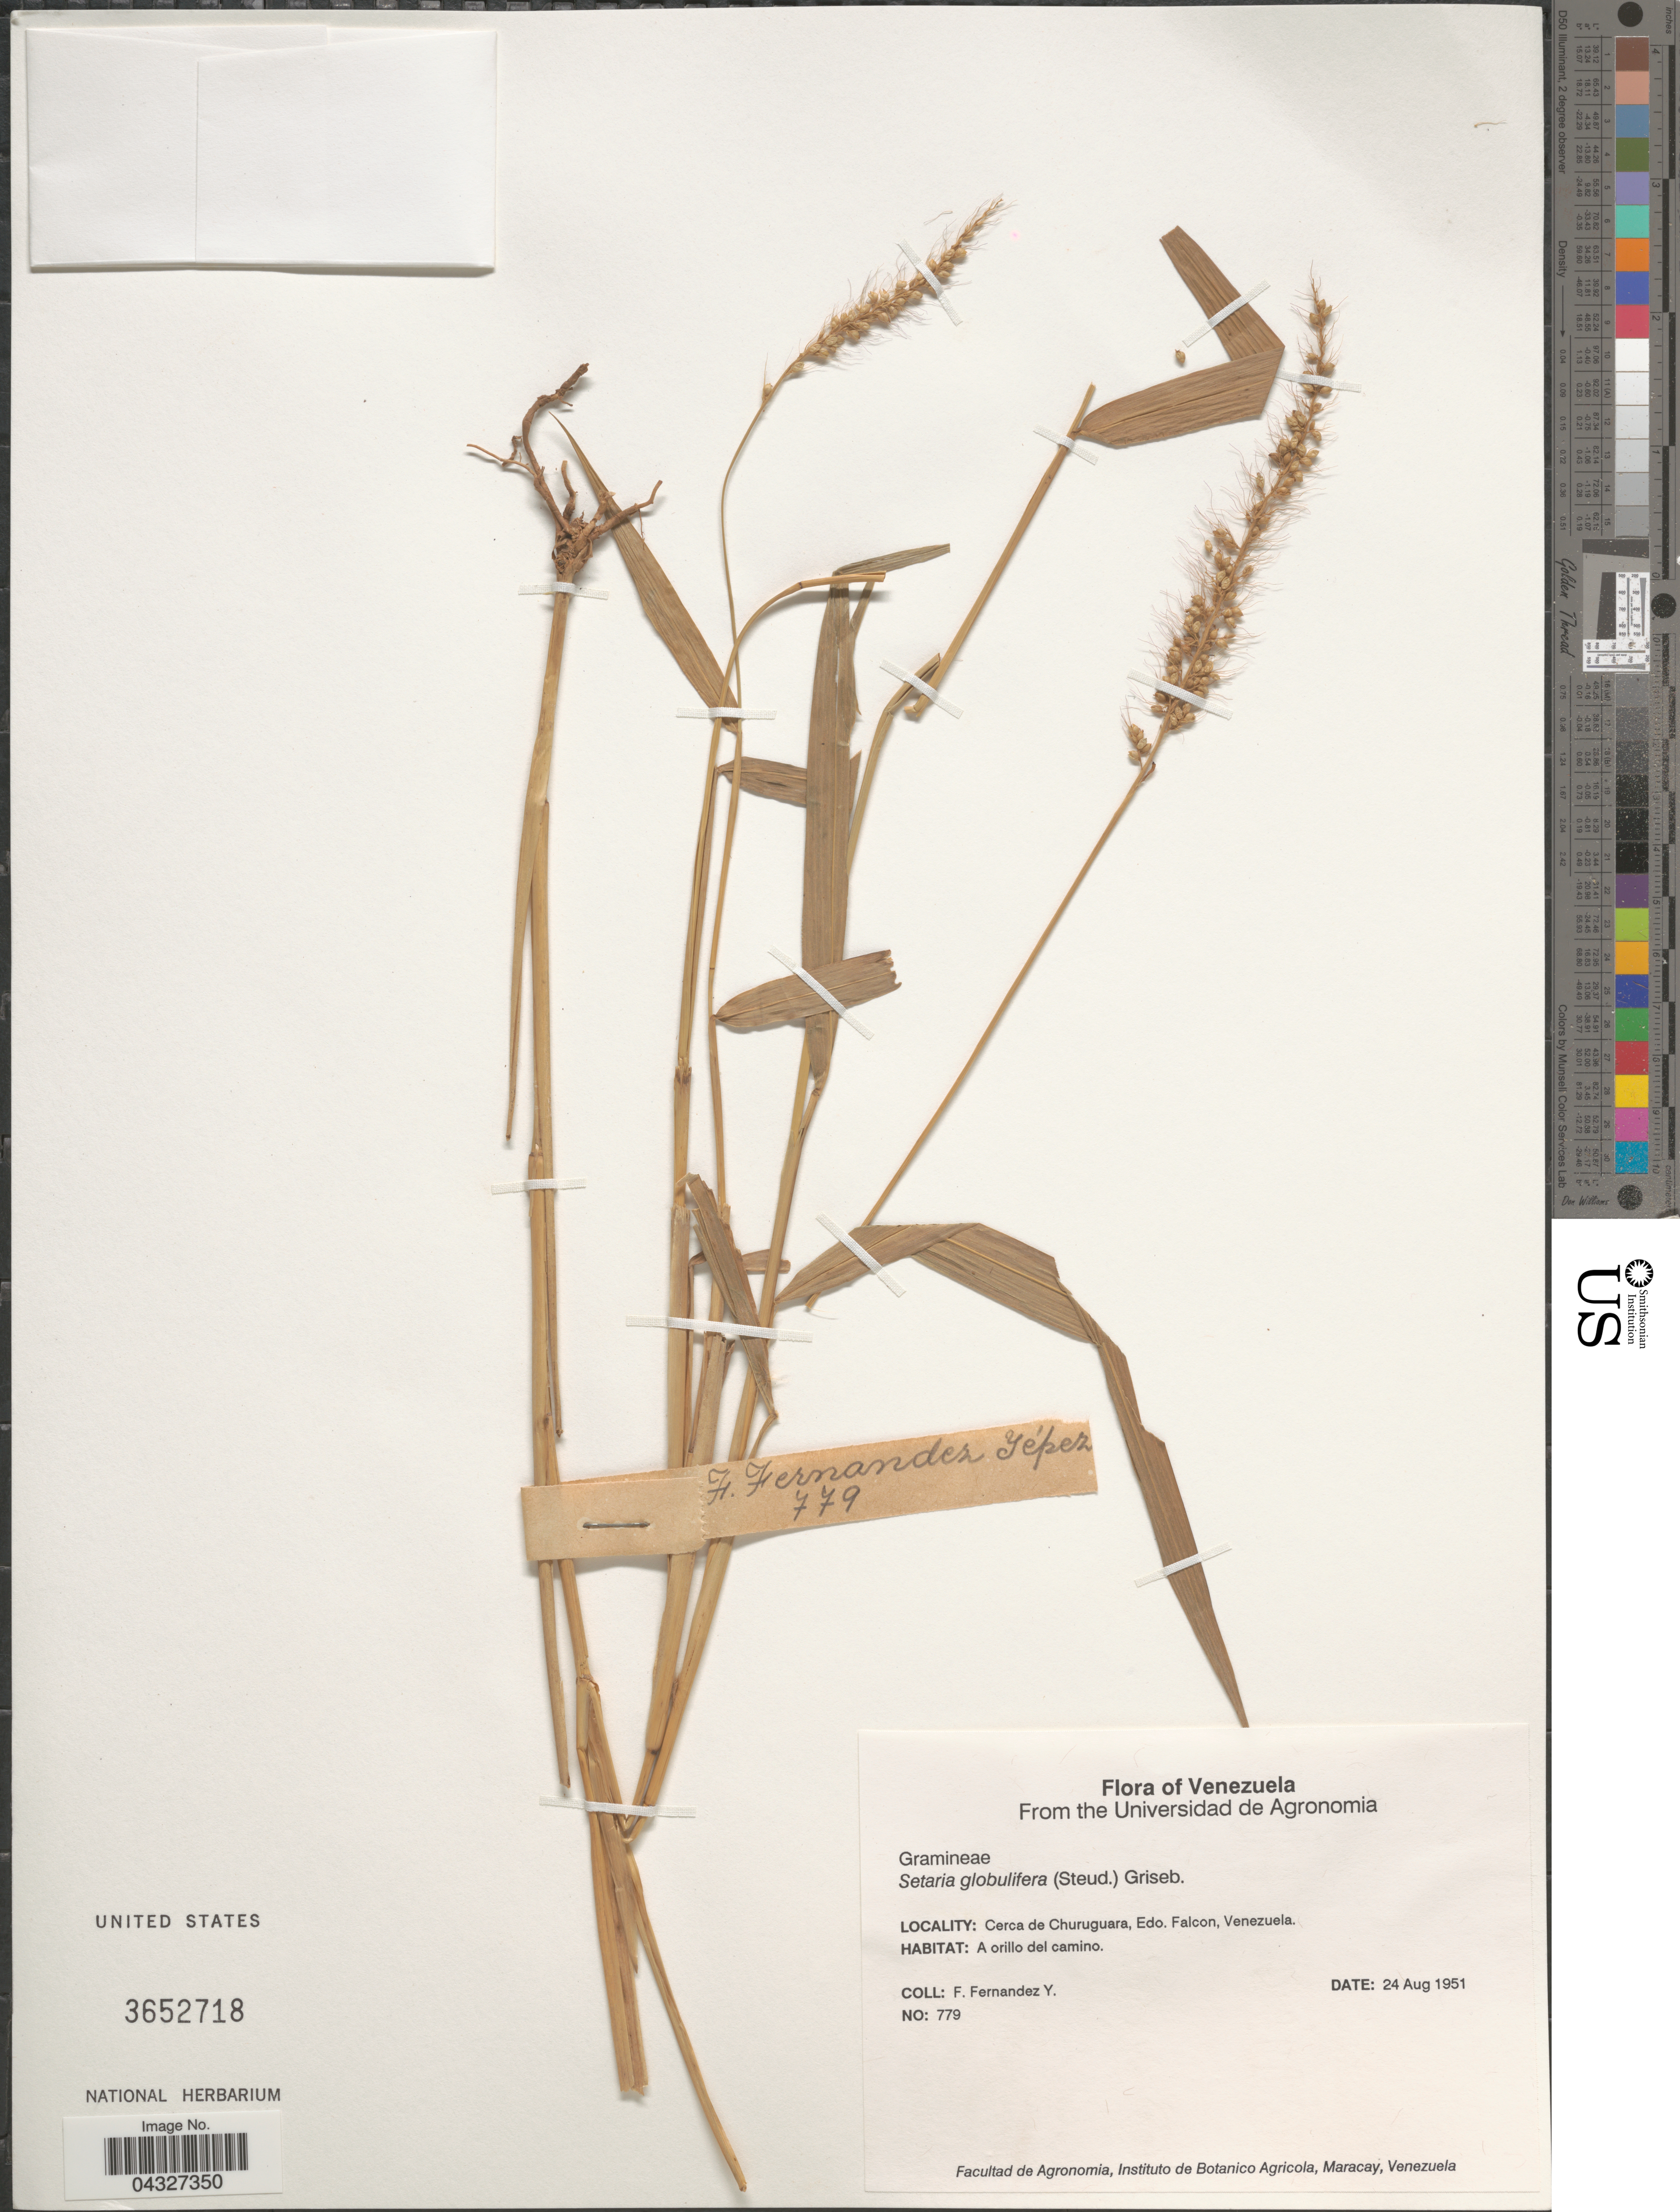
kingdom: Plantae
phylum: Tracheophyta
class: Liliopsida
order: Poales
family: Poaceae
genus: Setaria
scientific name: Setaria globulifera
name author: Griseb.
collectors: F. Fernandez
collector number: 779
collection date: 1951-08-24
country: Venezuela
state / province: Falcon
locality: Cerca de Churuguara, Edo. Falcon.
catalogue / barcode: US 3652718